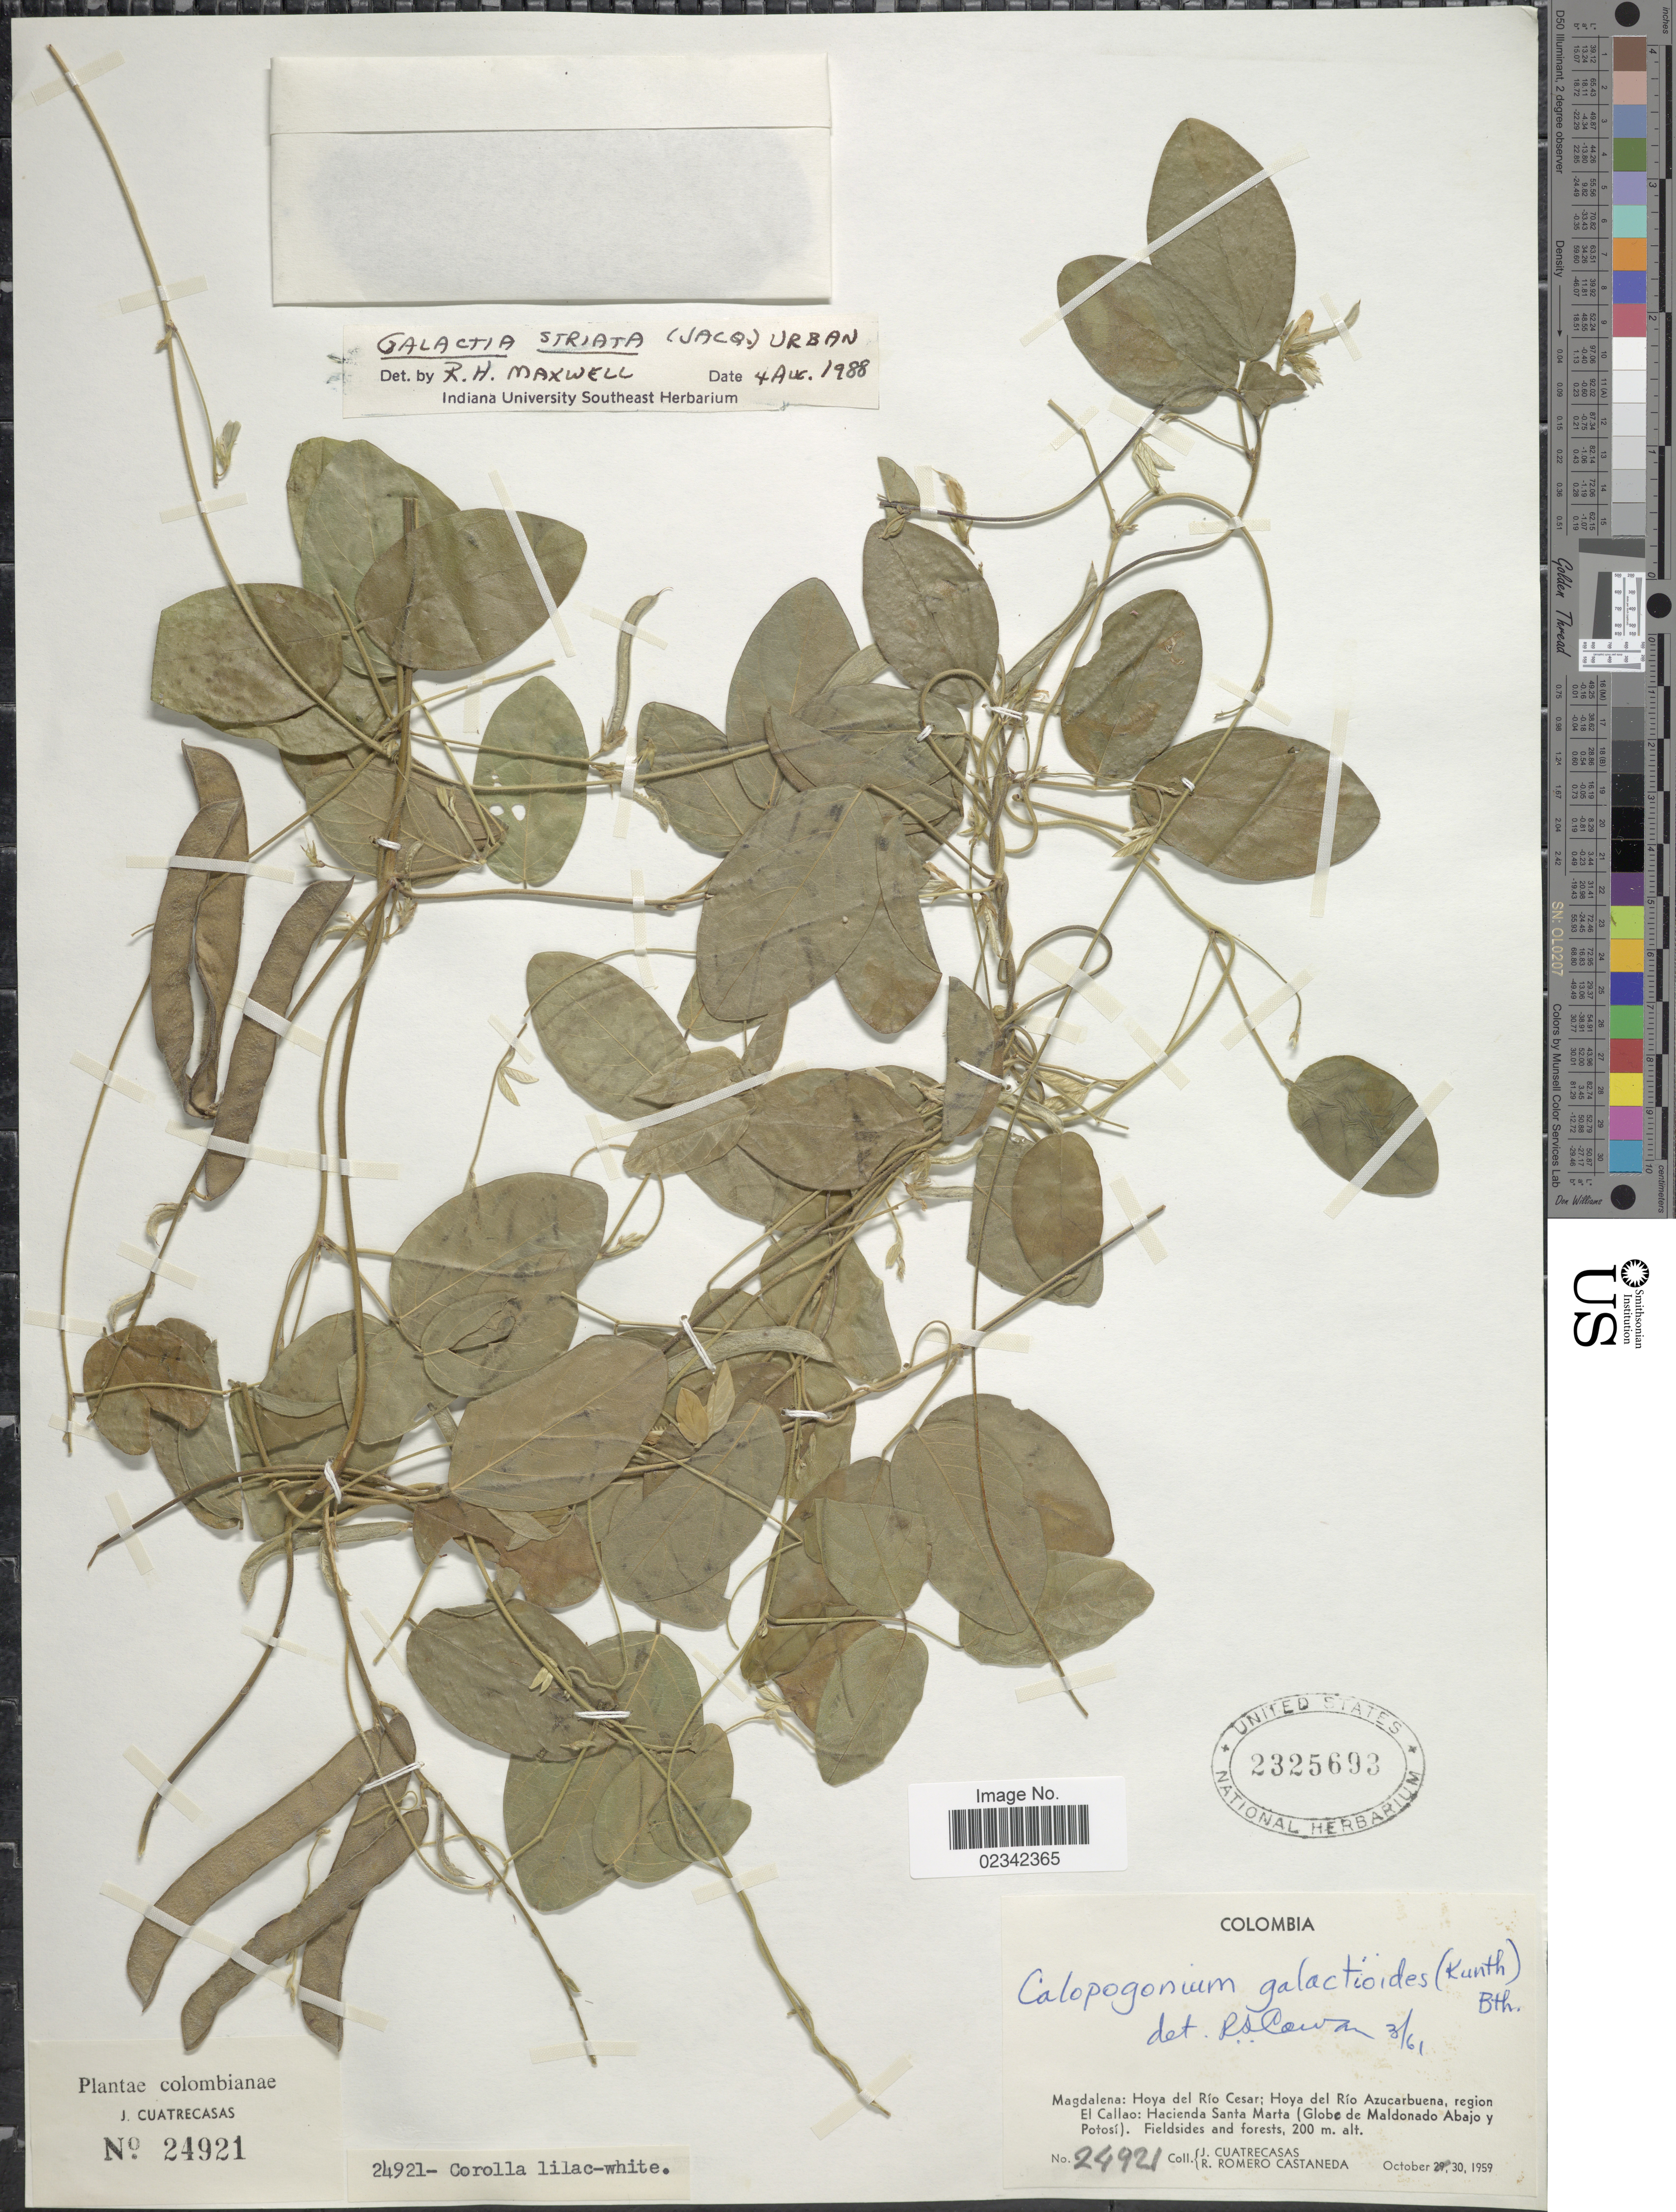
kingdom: Plantae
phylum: Tracheophyta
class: Magnoliopsida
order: Fabales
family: Fabaceae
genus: Galactia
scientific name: Galactia striata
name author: (Jacq.) Urb.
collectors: J. Cuatrecasas & R. Romero Castañeda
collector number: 24921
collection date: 1959-10-30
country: Colombia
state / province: Magdalena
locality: Hoya del Rio Cesar; Hoya del Rio Azucarbuena, region El Callao: Hacienda Santa Marta (Globe de Maldonado Abajo y Potosi)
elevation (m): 200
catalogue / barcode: US 2325693